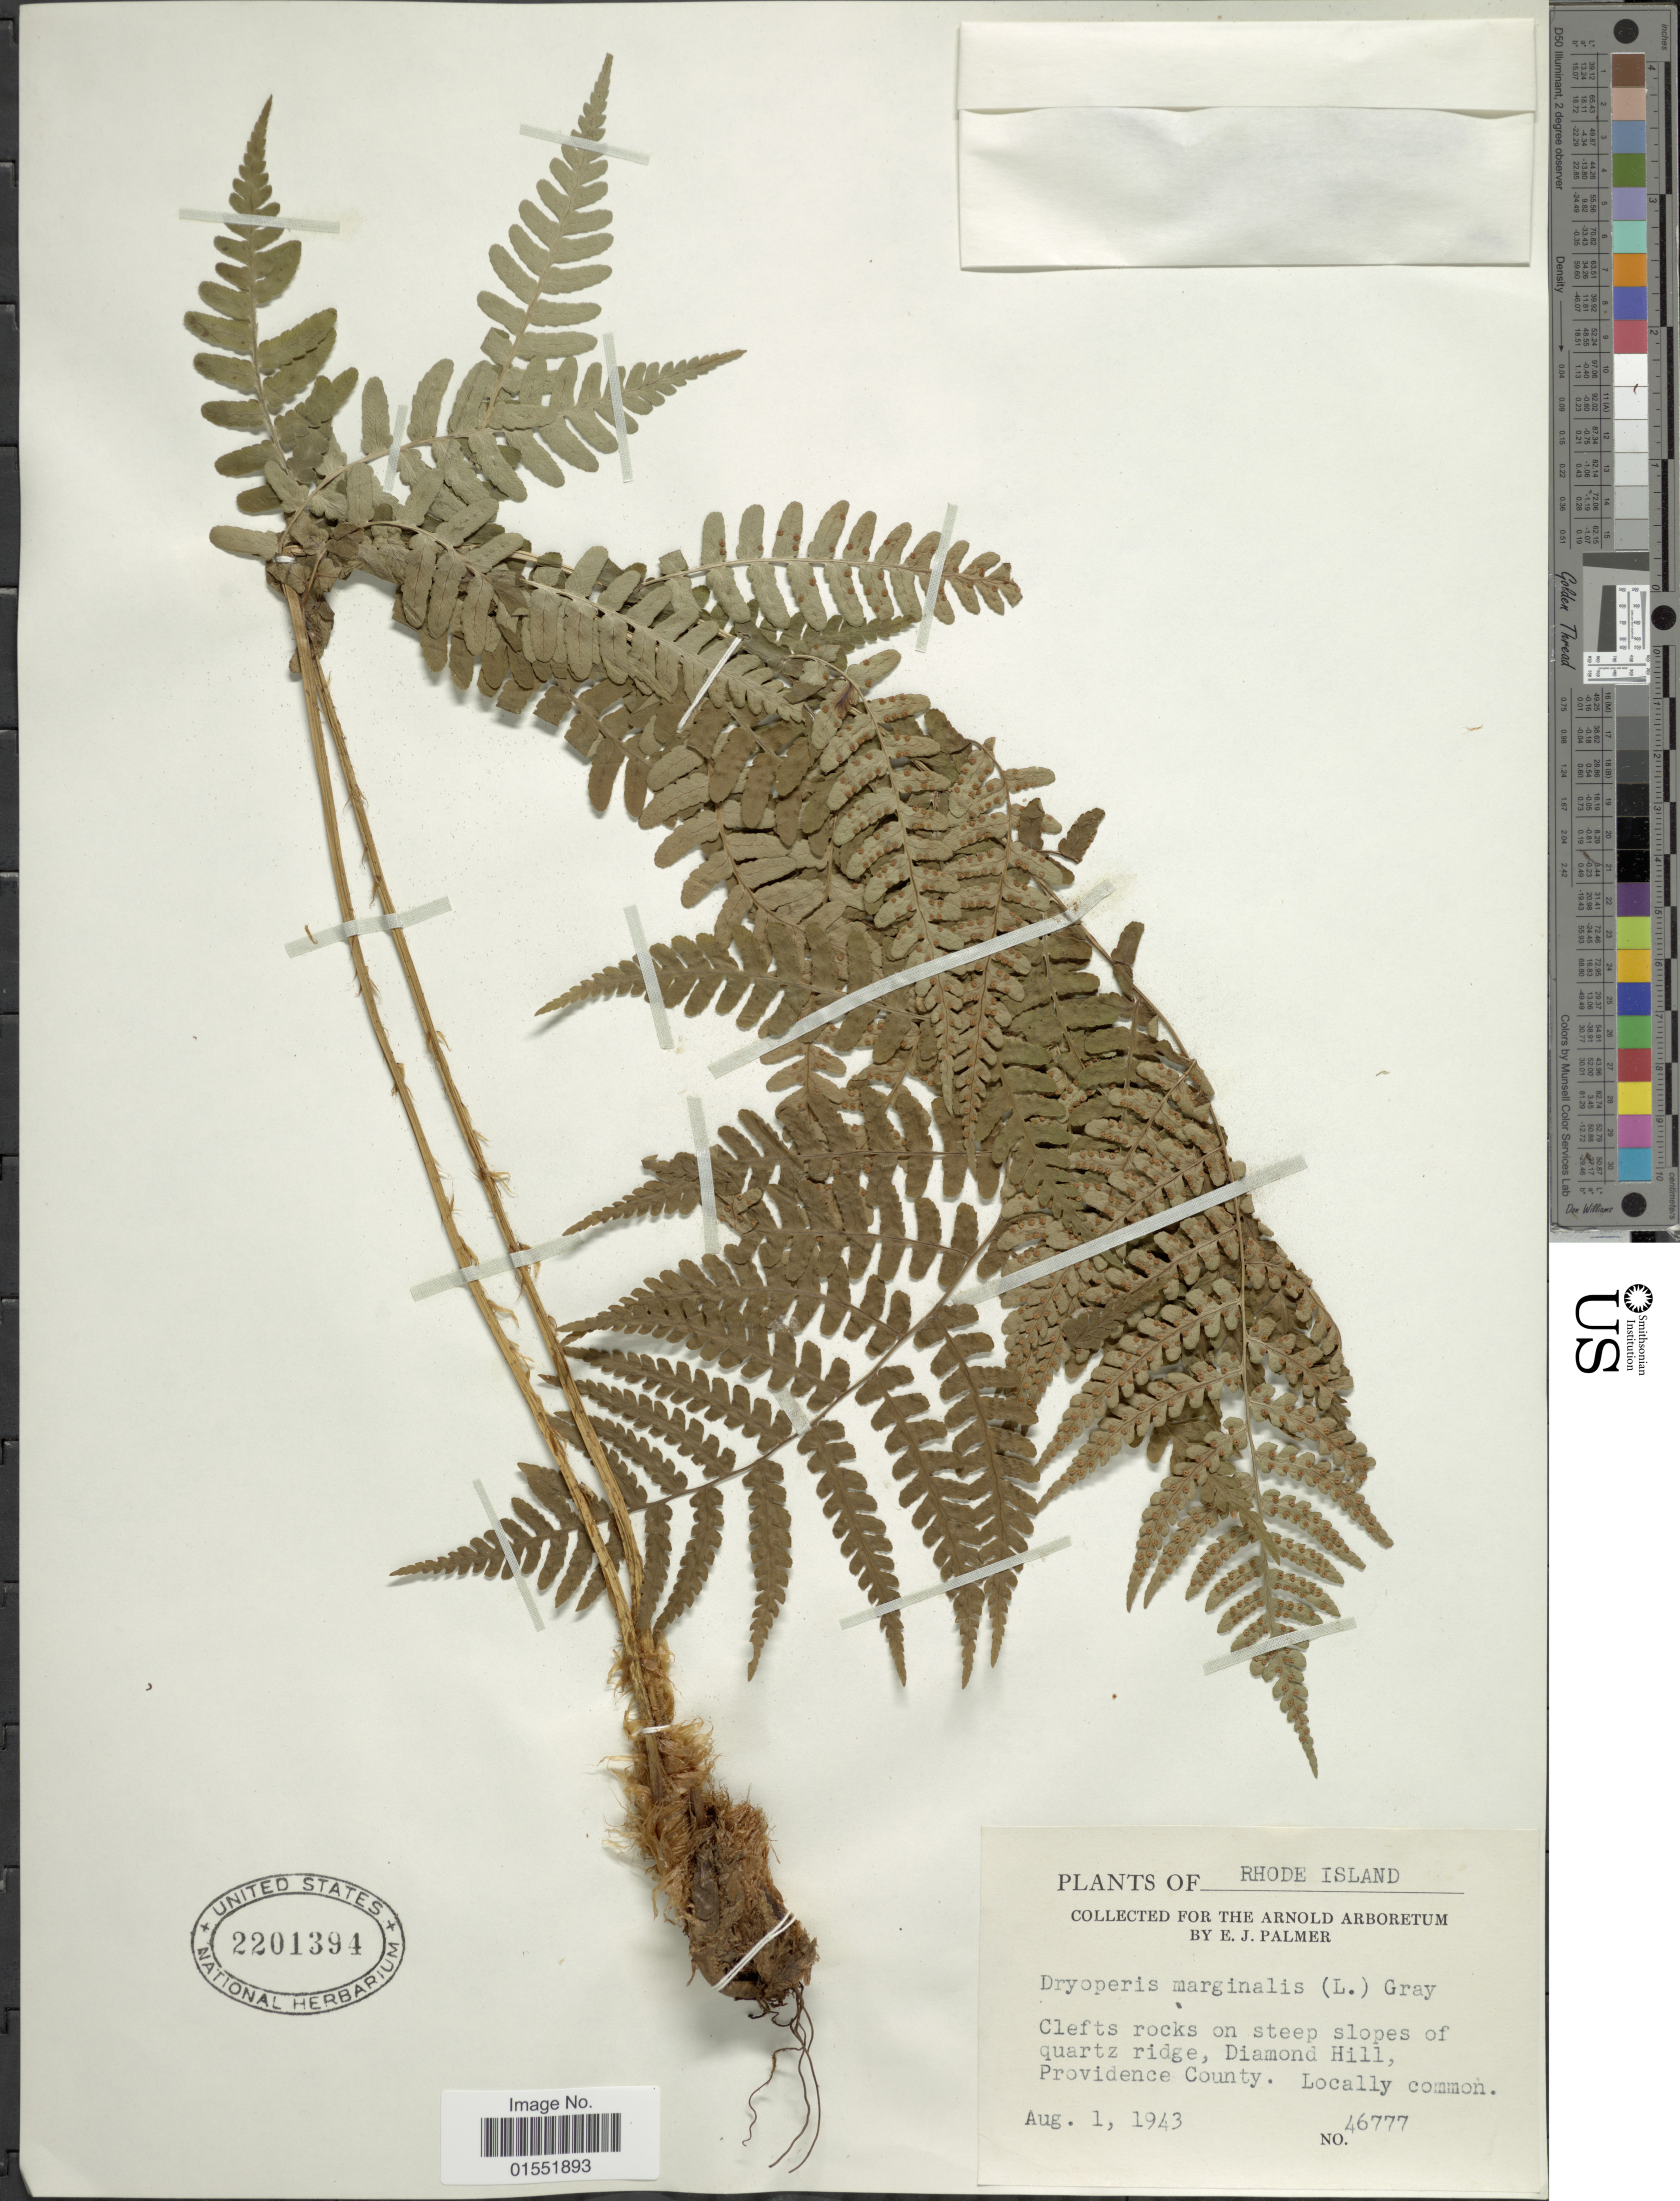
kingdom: Plantae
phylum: Tracheophyta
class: Polypodiopsida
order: Polypodiales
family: Dryopteridaceae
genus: Dryopteris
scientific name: Dryopteris marginalis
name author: (L.) A. Gray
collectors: E. J. Palmer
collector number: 46777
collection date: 1943-08-01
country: United States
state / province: Rhode Island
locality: Clefts rocks on steep slopes of quartz ridge, Diamond Hill, Providence County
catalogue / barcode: US 2201394